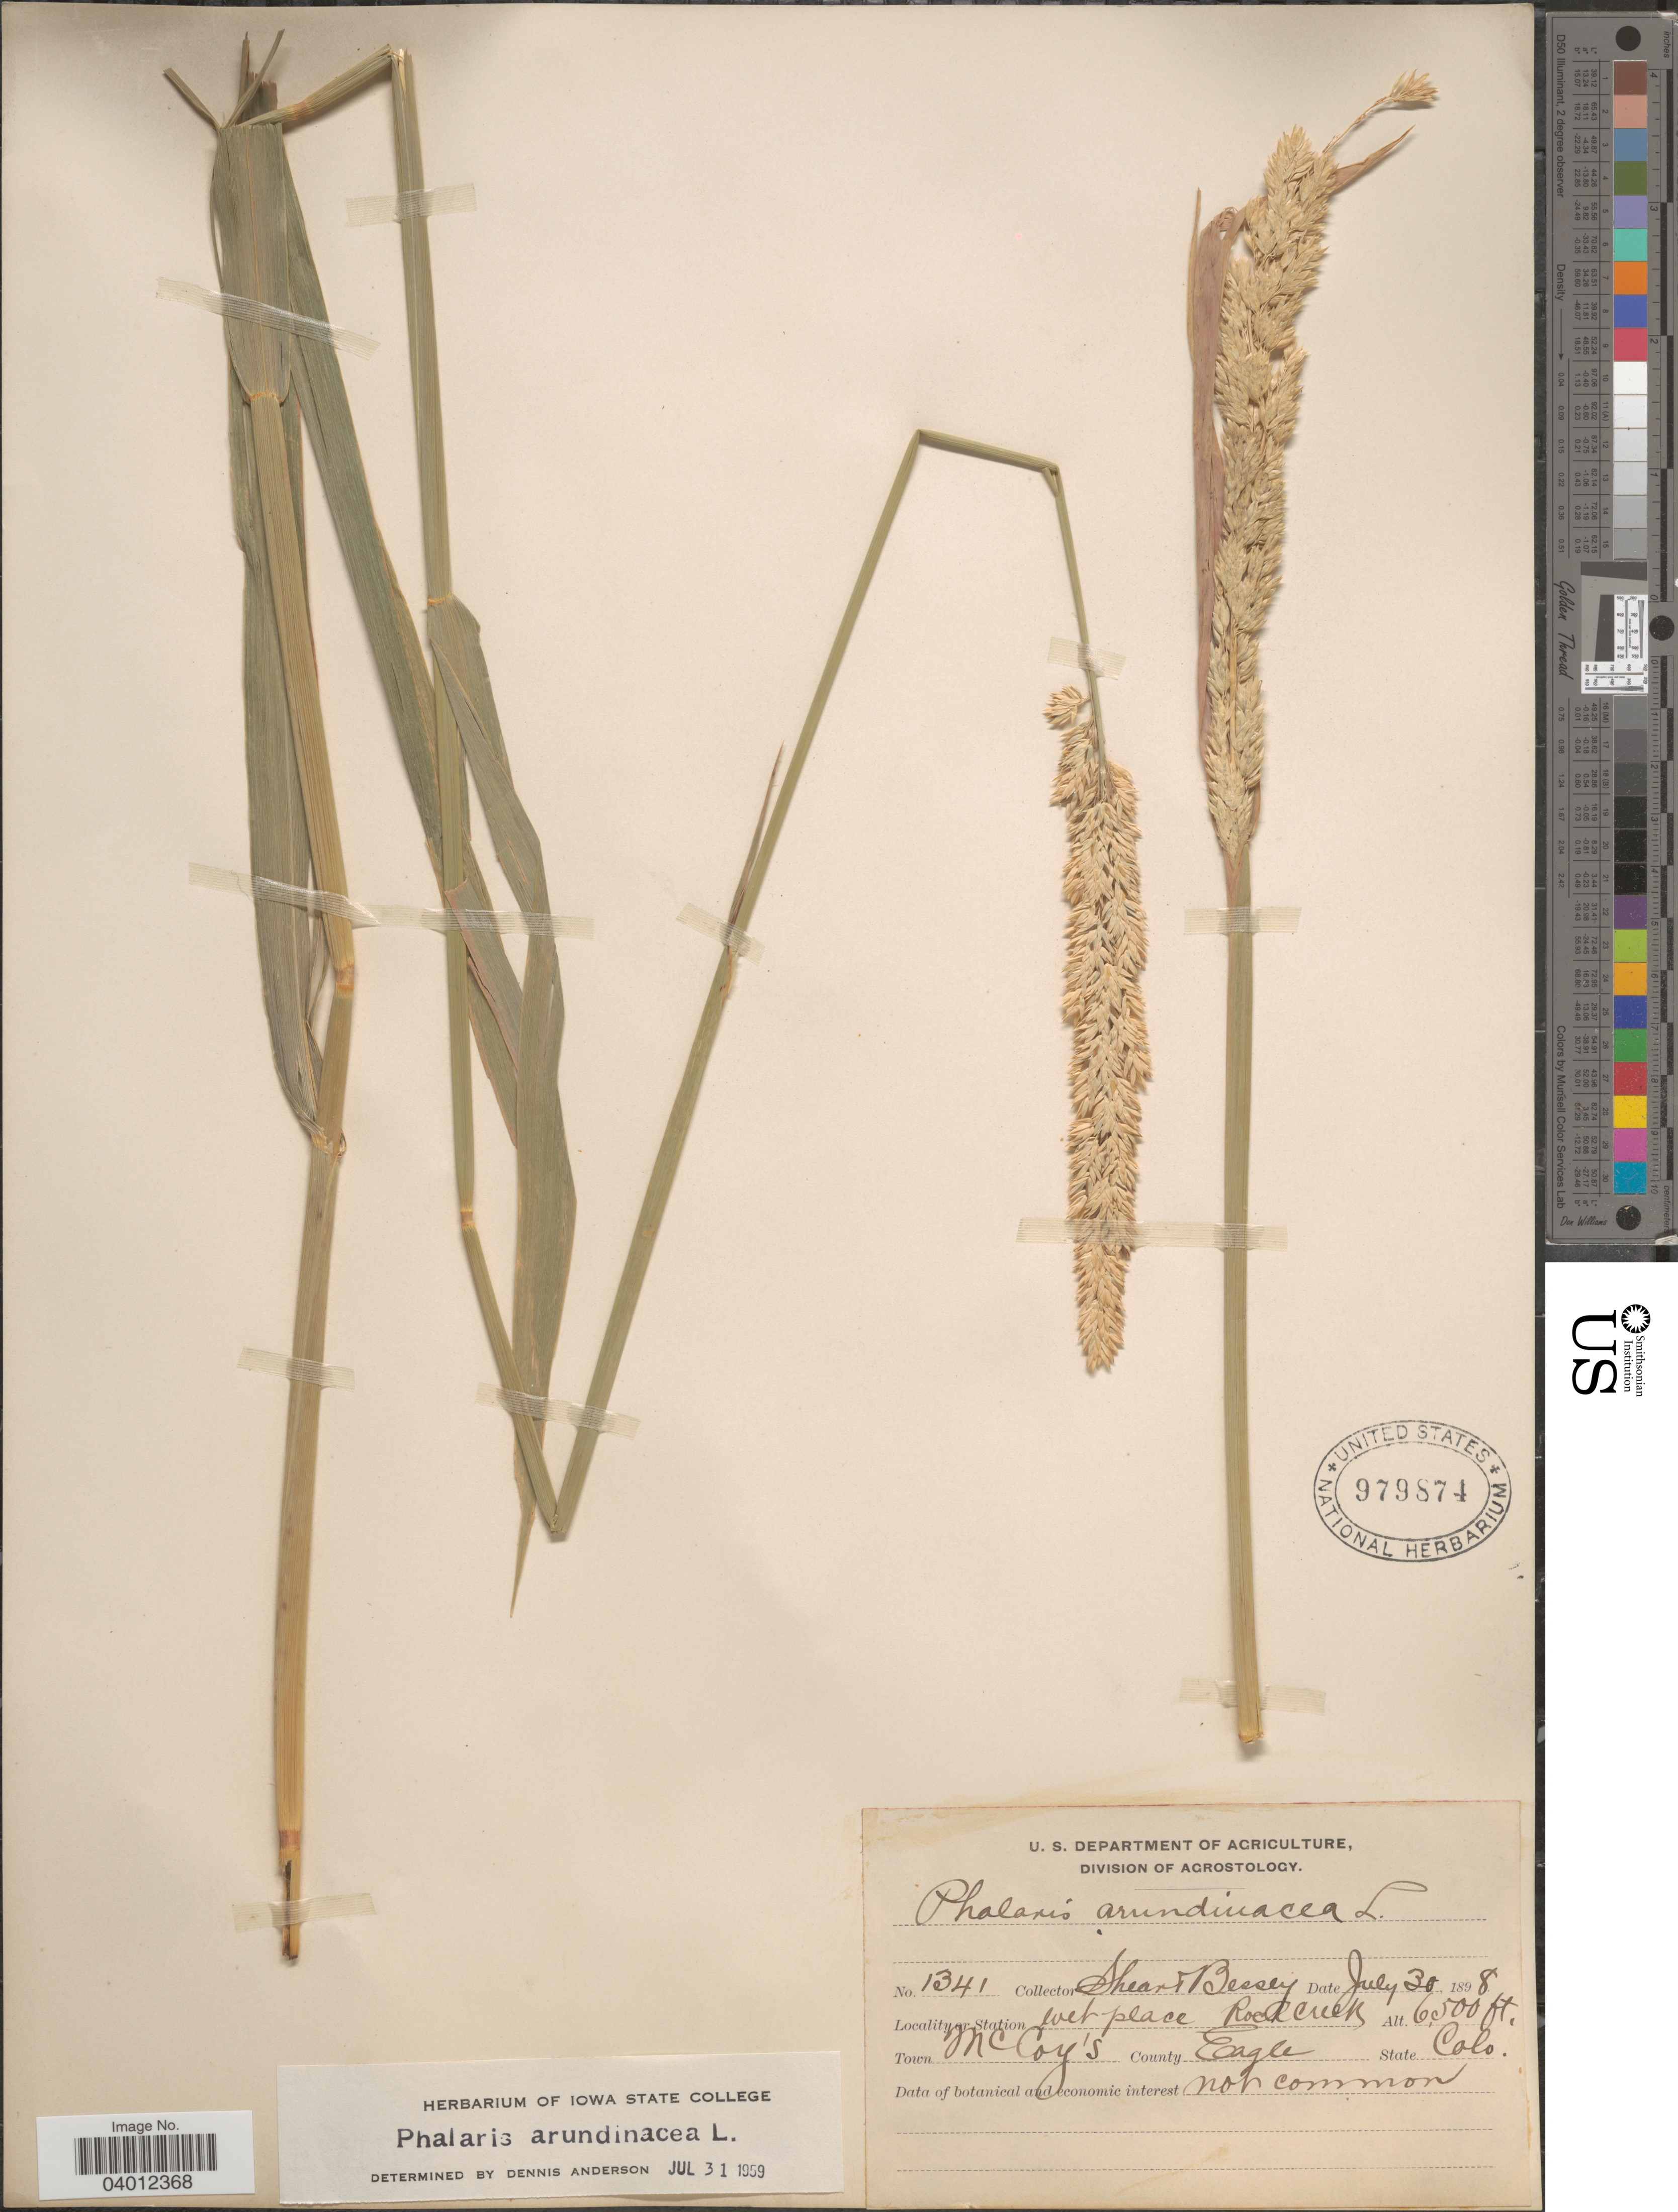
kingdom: Plantae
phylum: Tracheophyta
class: Liliopsida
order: Poales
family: Poaceae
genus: Phalaris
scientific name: Phalaris arundinacea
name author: L.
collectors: -- Shear & -. Bessey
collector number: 1341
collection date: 1898-07-30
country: United States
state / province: Colorado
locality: Station wet place, Rock Creek. Town McCoy's. County Eagle.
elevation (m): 1981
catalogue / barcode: US 979874